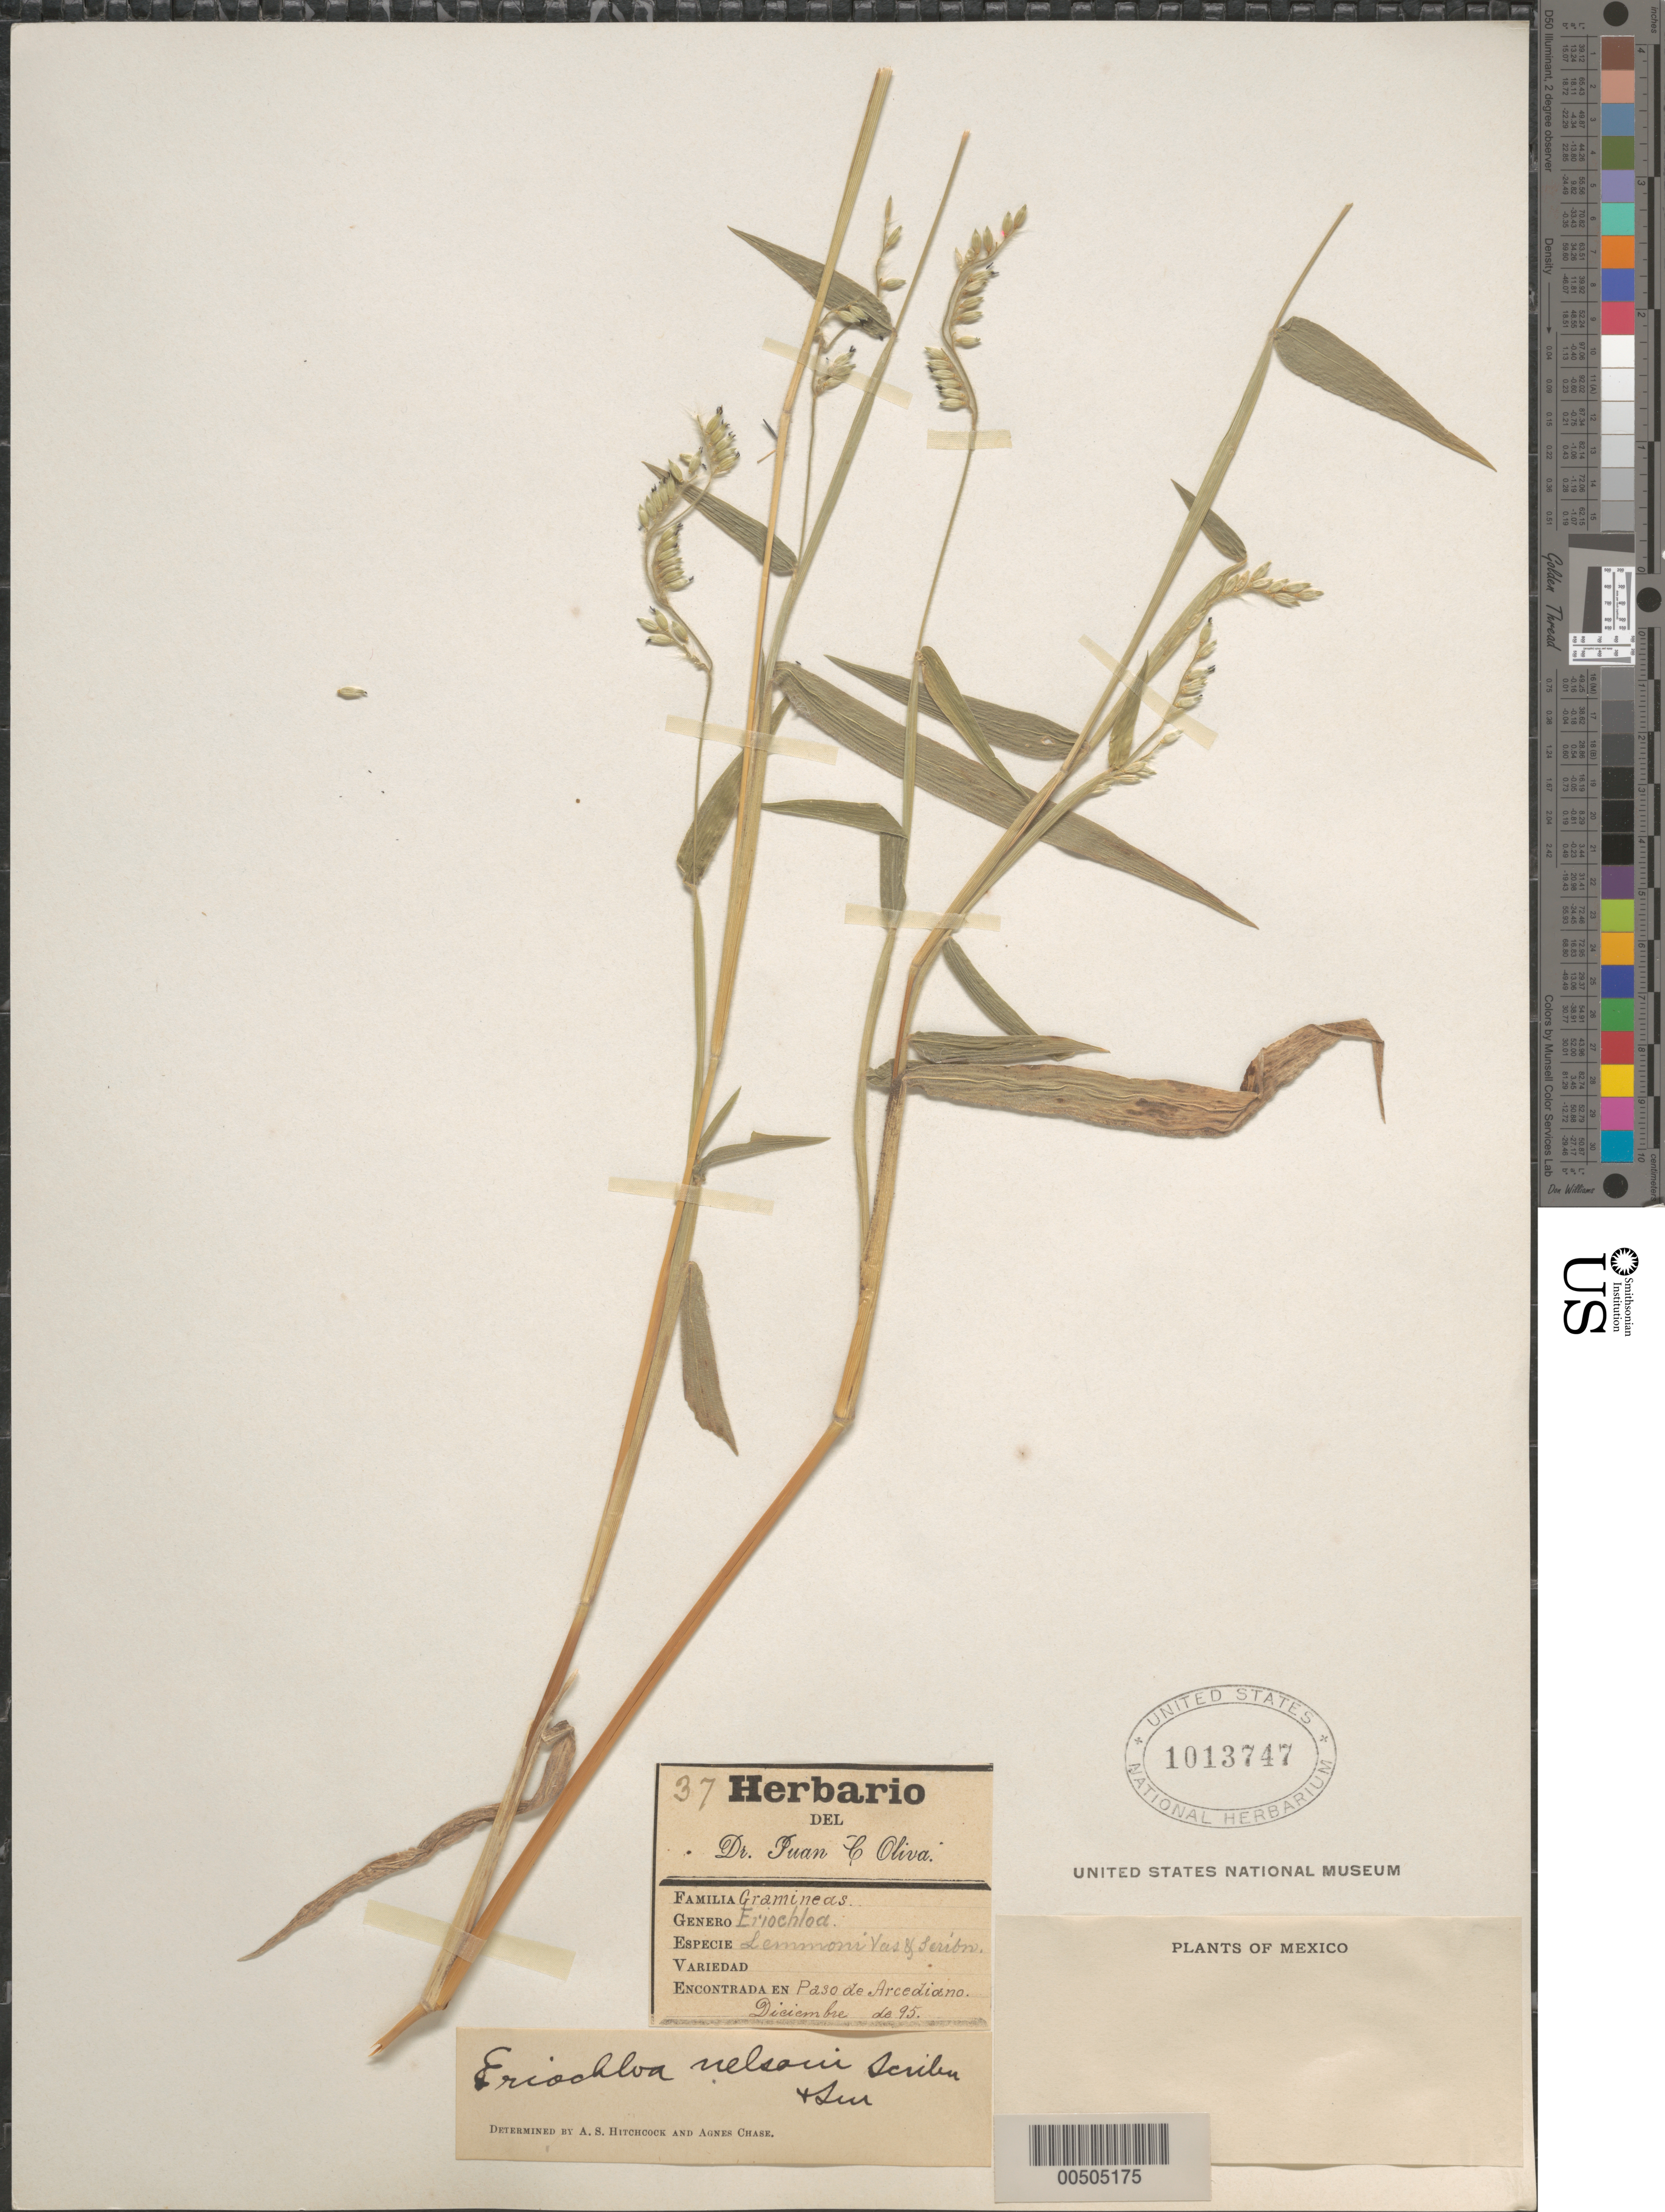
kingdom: Plantae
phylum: Tracheophyta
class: Liliopsida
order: Poales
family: Poaceae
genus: Eriochloa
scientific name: Eriochloa nelsonii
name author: Scribn. & J.G. Sm.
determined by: Hitchcock, A. S.; Chase, [M.] A.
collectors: J. C. Oliva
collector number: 37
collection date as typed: Dec 1895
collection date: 1895-12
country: Mexico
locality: Paso de Arcediano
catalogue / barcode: US 1013747